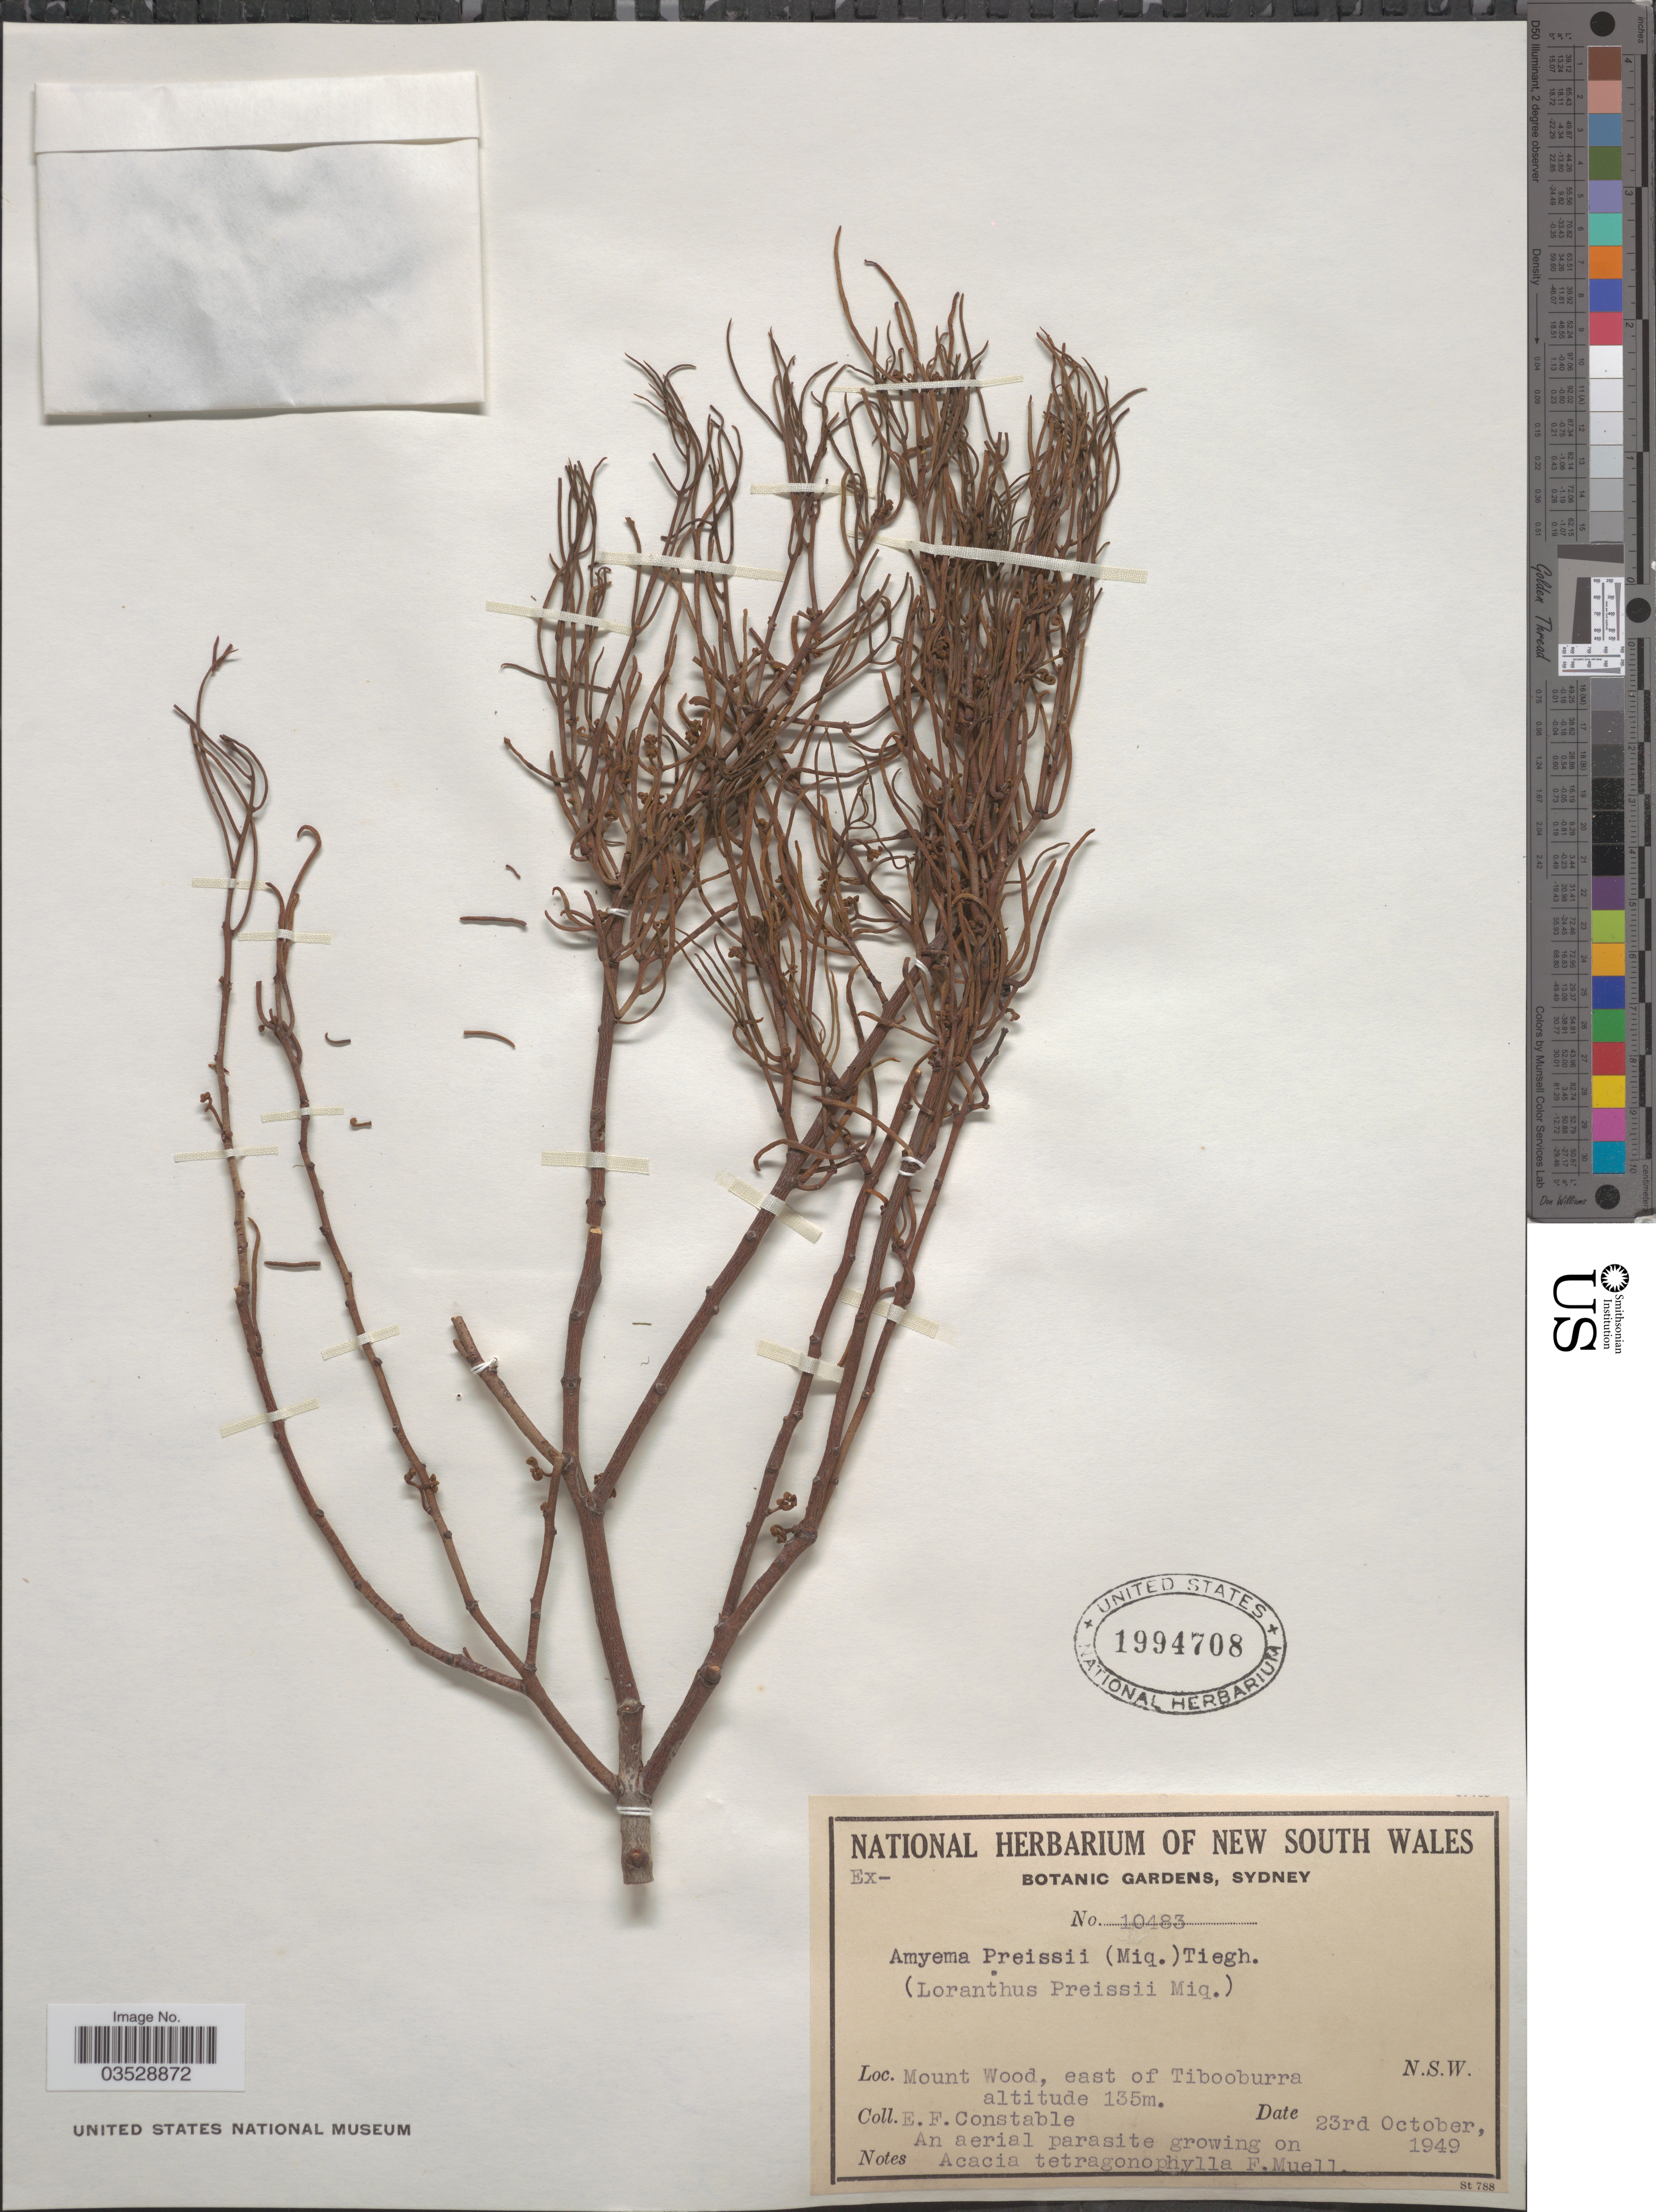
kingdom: Plantae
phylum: Tracheophyta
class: Magnoliopsida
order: Santalales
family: Loranthaceae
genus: Amyema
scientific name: Amyema preissii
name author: Tiegh.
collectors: E. F. Constable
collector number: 10483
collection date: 1949-10-23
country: Australia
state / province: New South Wales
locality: Mount Wood, east of Tibooburra.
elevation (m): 135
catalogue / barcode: US 1994708